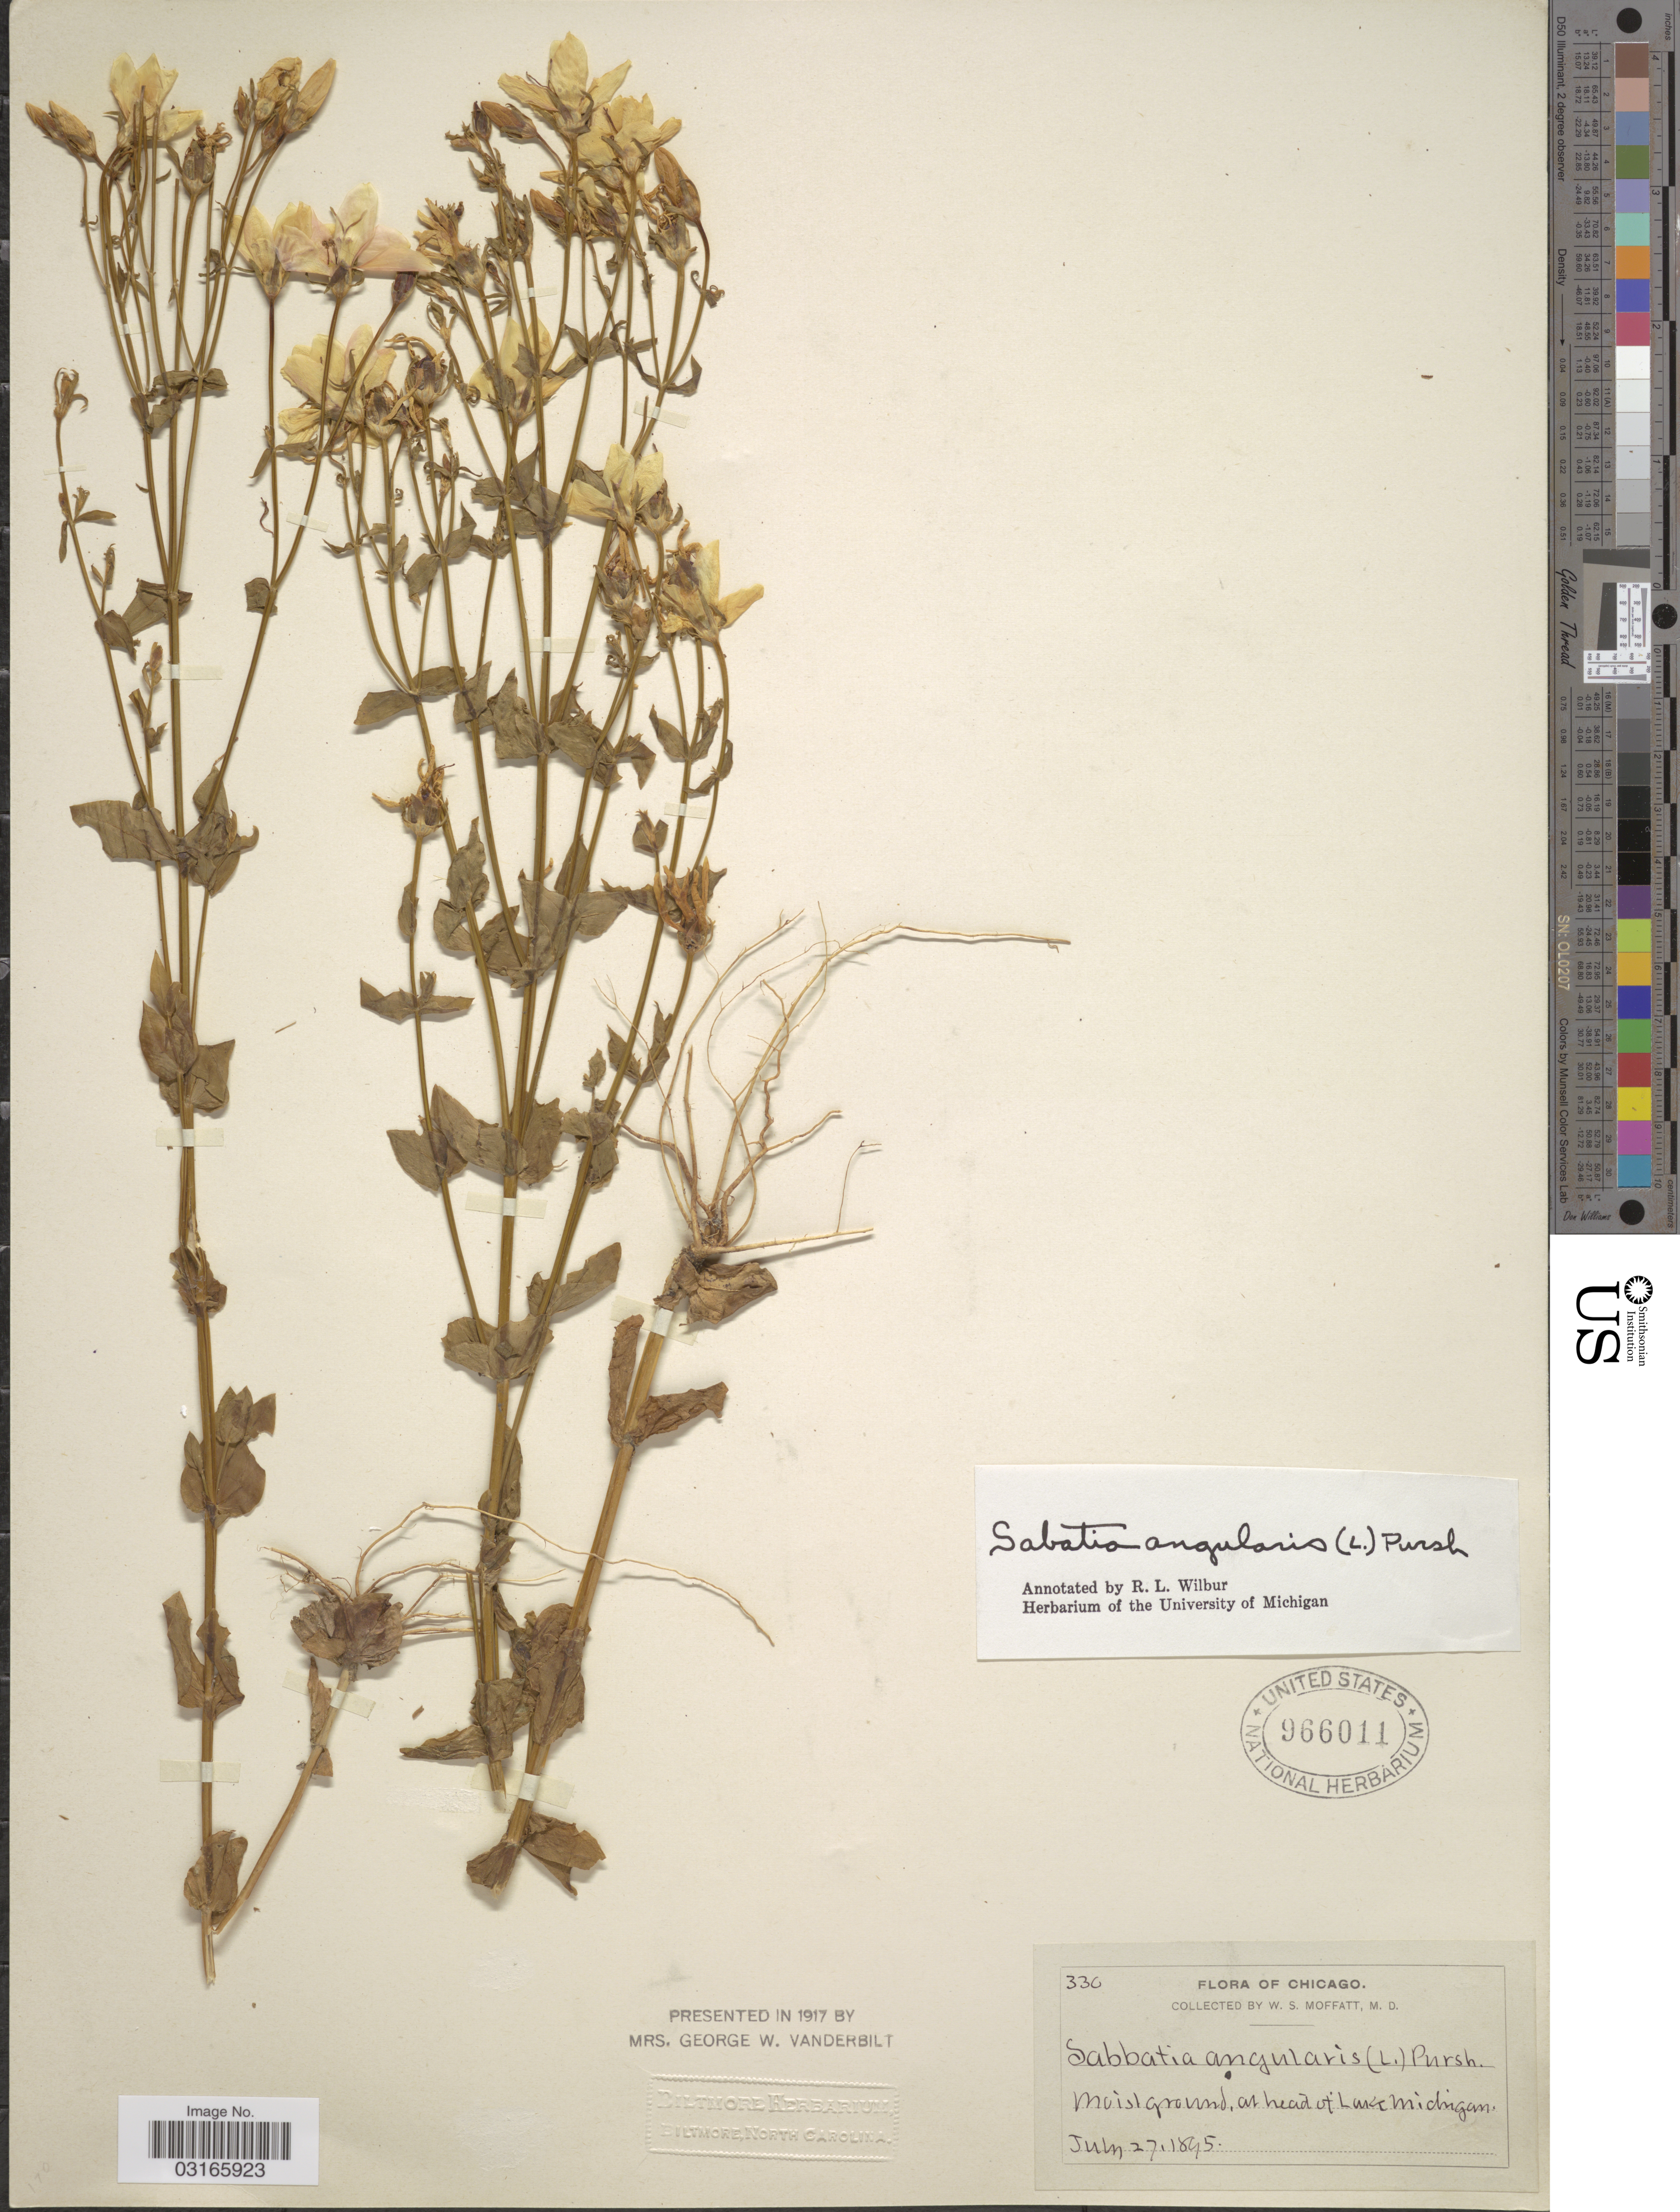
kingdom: Plantae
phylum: Tracheophyta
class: Magnoliopsida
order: Gentianales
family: Gentianaceae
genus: Sabatia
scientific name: Sabatia angularis (L.) Pursh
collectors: W. Moffatt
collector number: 330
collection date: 1895-06-27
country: United States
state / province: Michigan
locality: Chicago, Most ground, at head of Lake Michigan.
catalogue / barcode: US 966011